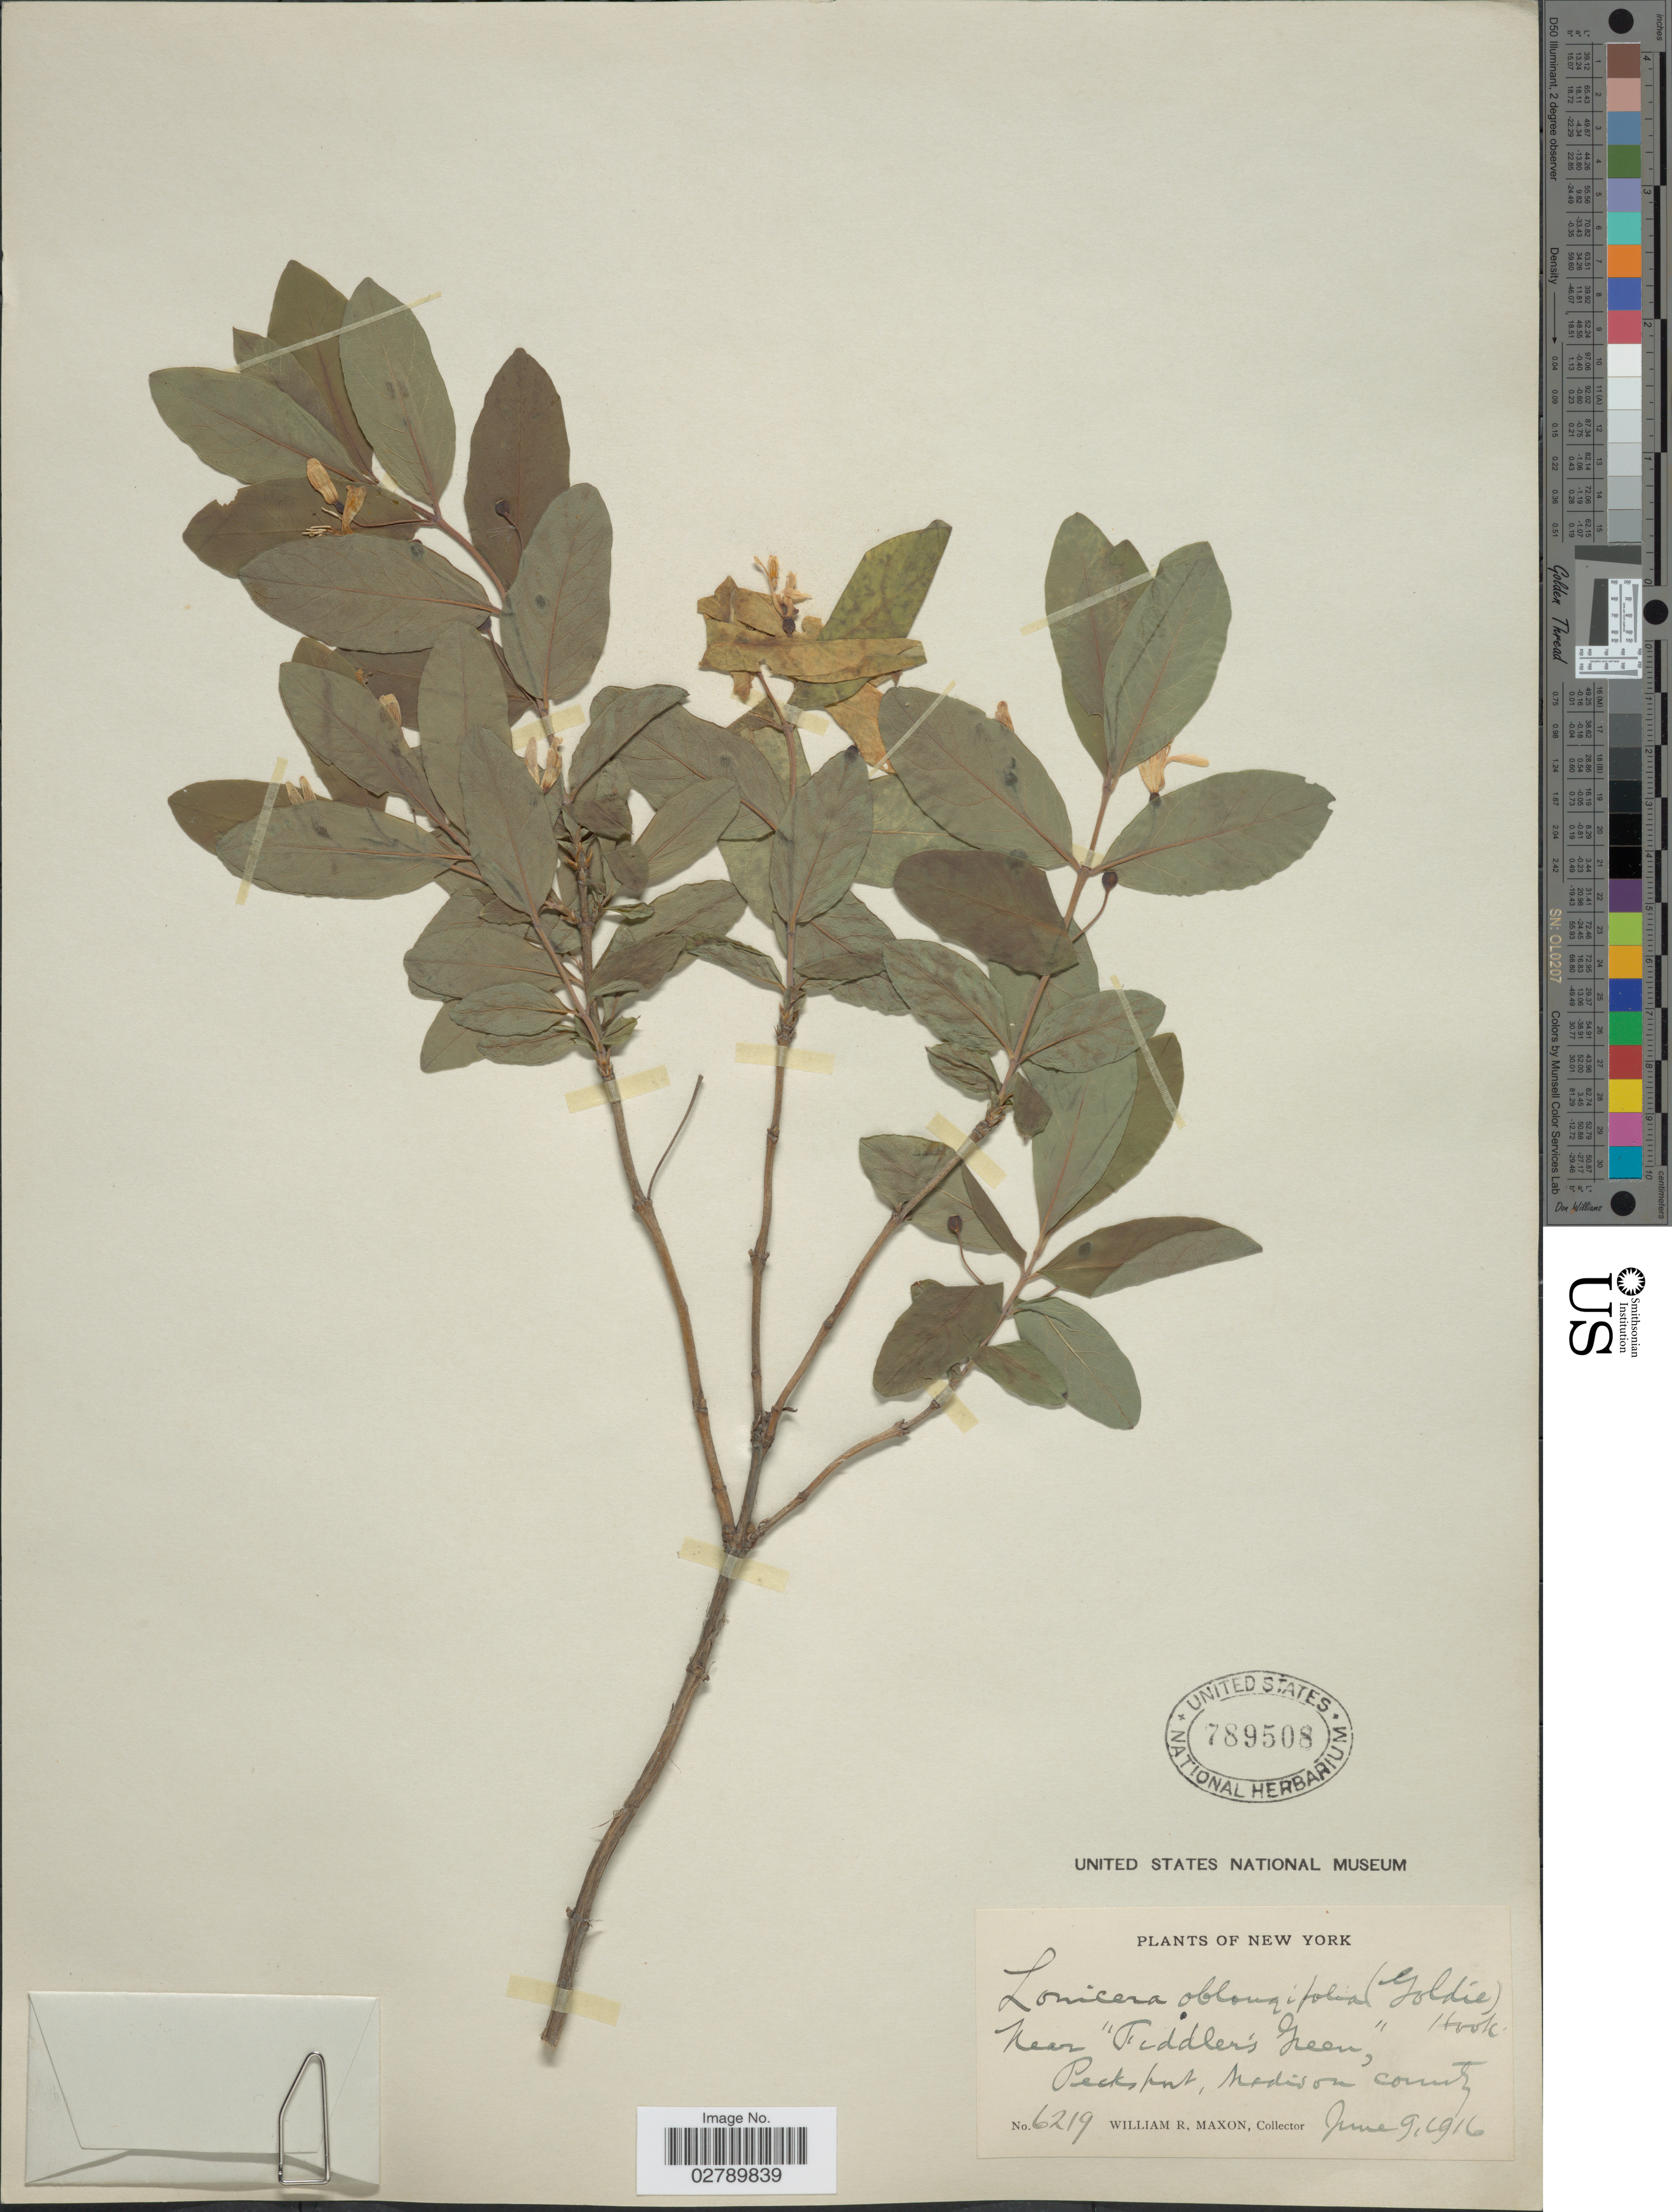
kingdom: Plantae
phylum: Tracheophyta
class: Magnoliopsida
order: Dipsacales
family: Caprifoliaceae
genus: Lonicera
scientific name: Lonicera oblongifolia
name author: Hook.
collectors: W. R. Maxon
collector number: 6219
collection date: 1916-06-09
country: United States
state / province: New York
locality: Near "Fiddler's Green," Pecksport, Madison County.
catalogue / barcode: US 789508